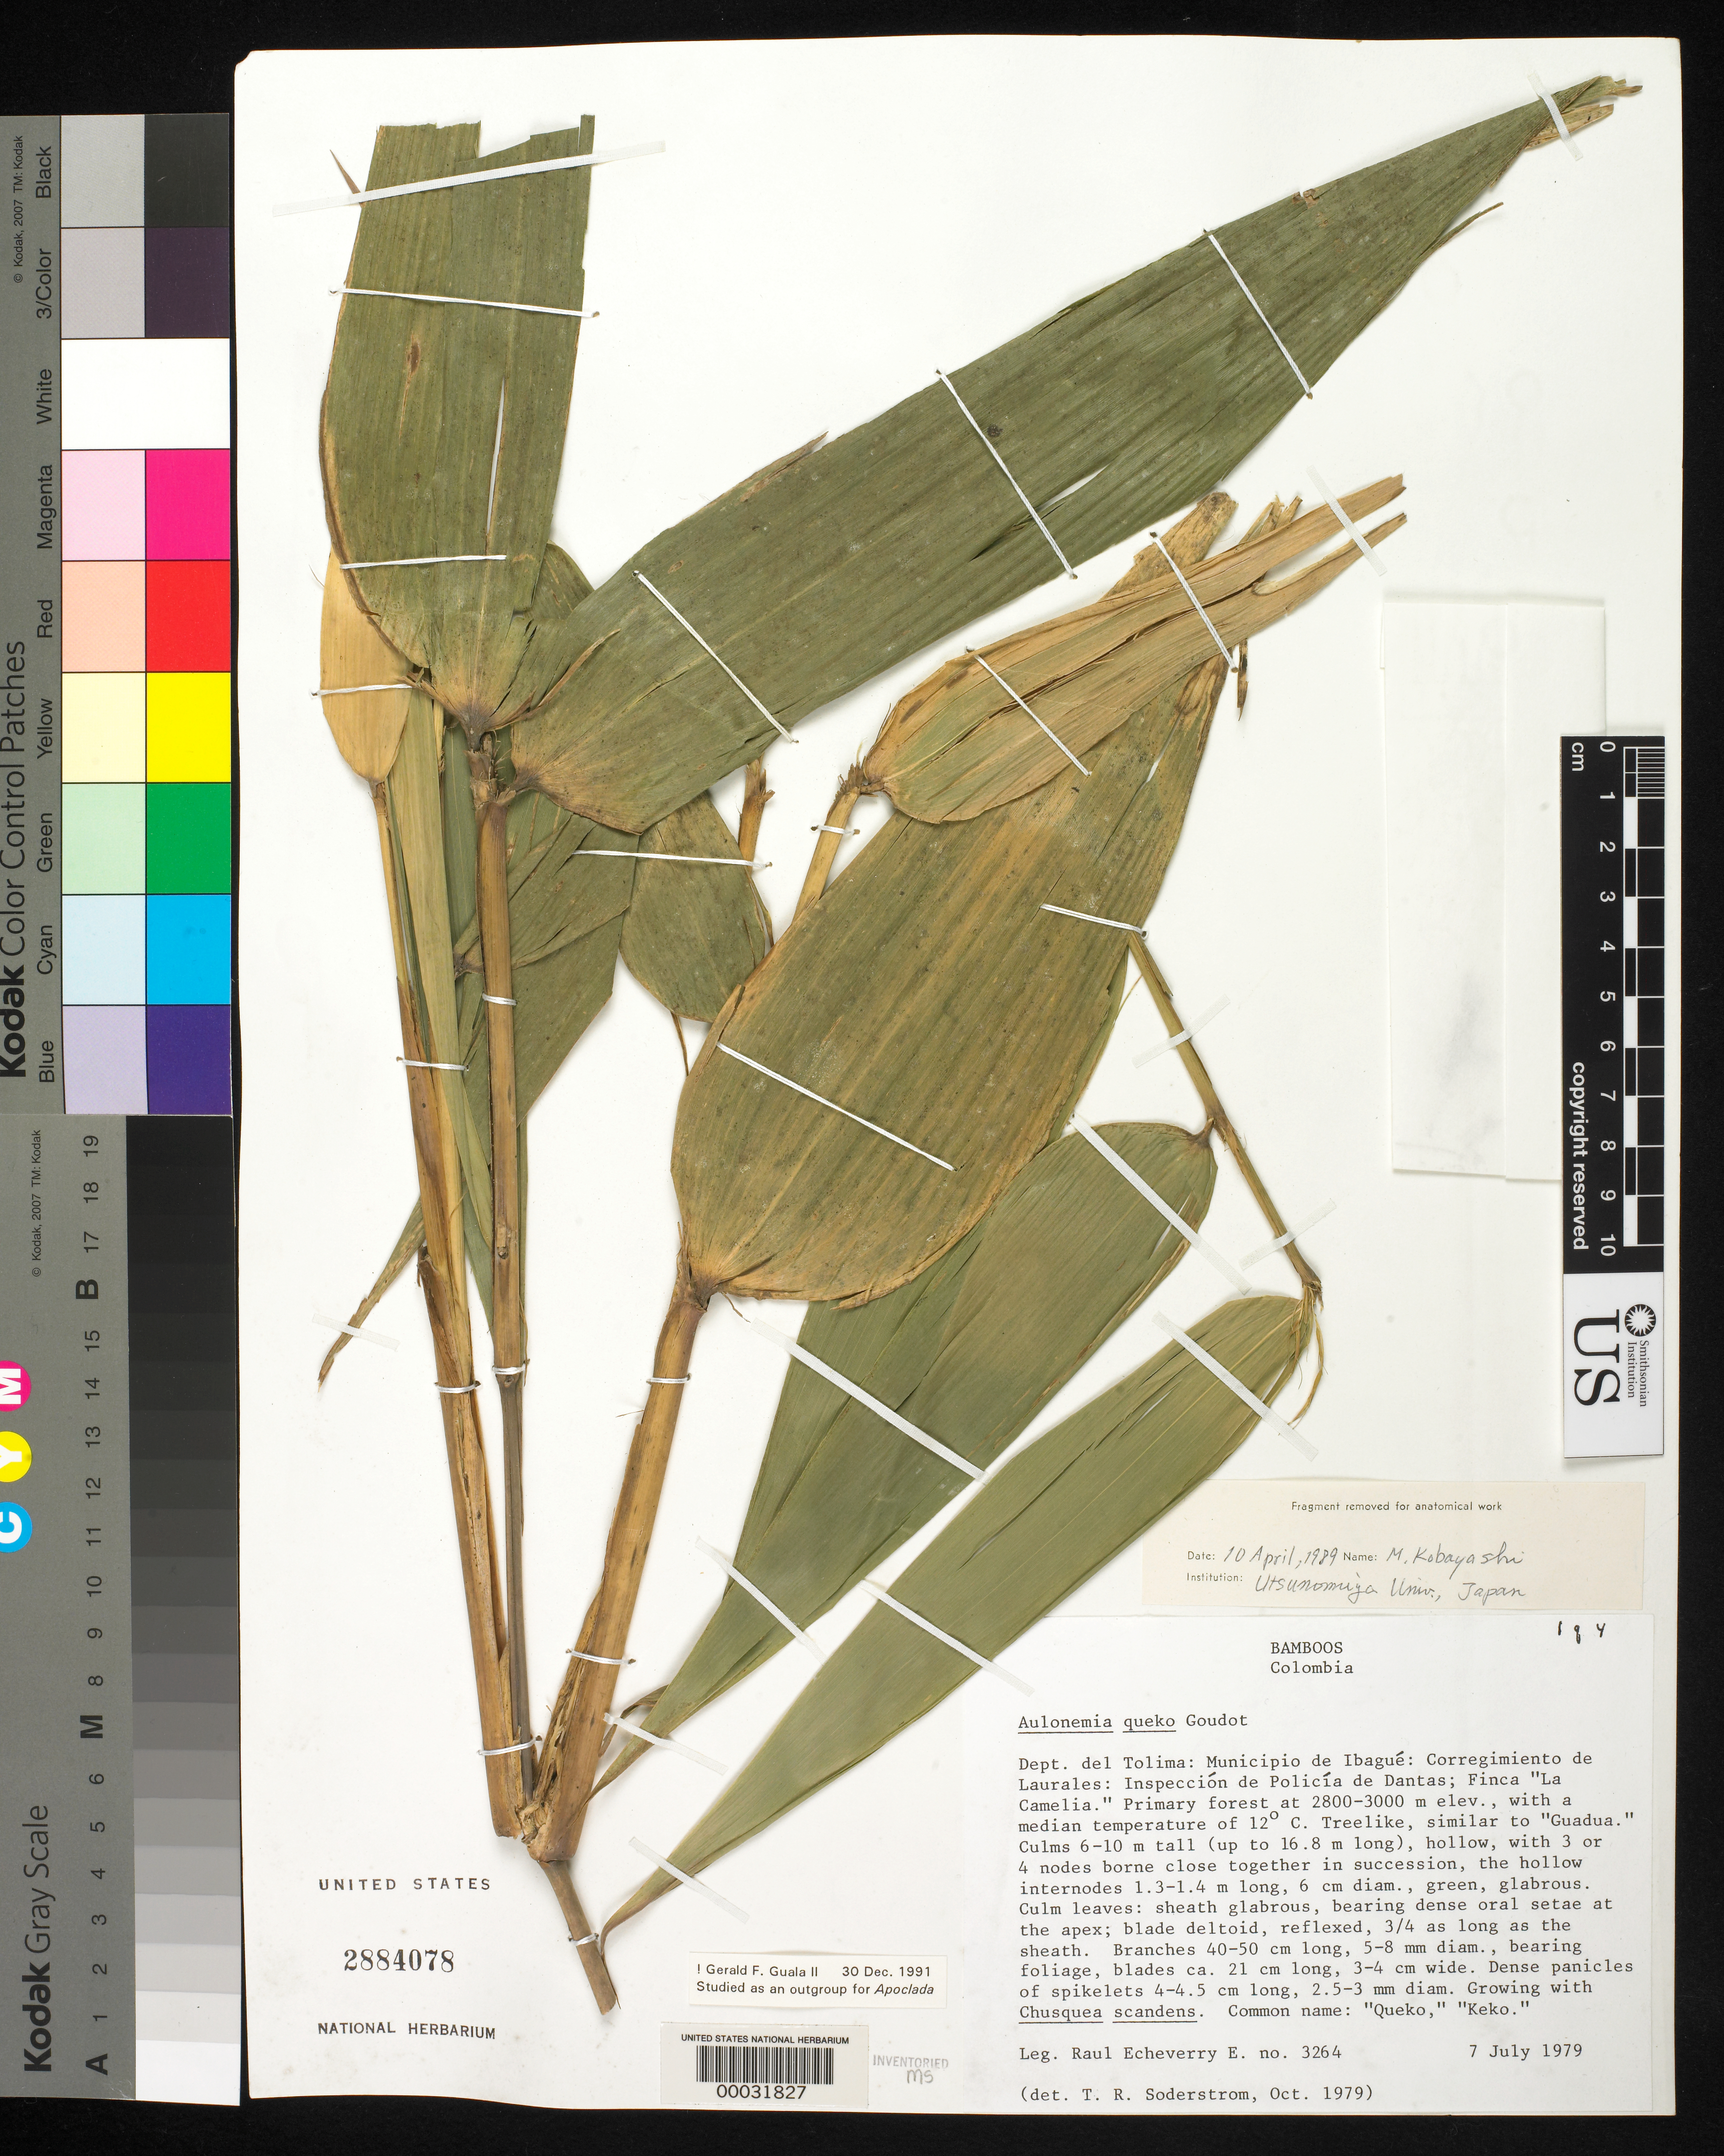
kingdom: Plantae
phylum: Tracheophyta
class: Liliopsida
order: Poales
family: Poaceae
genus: Aulonemia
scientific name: Aulonemia queko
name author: Goudot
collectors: E. Echeverry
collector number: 3264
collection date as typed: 07 Jul 1979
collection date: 1979-07-07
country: Colombia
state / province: Tolima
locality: Ibague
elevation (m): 2800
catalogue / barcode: US 2884078